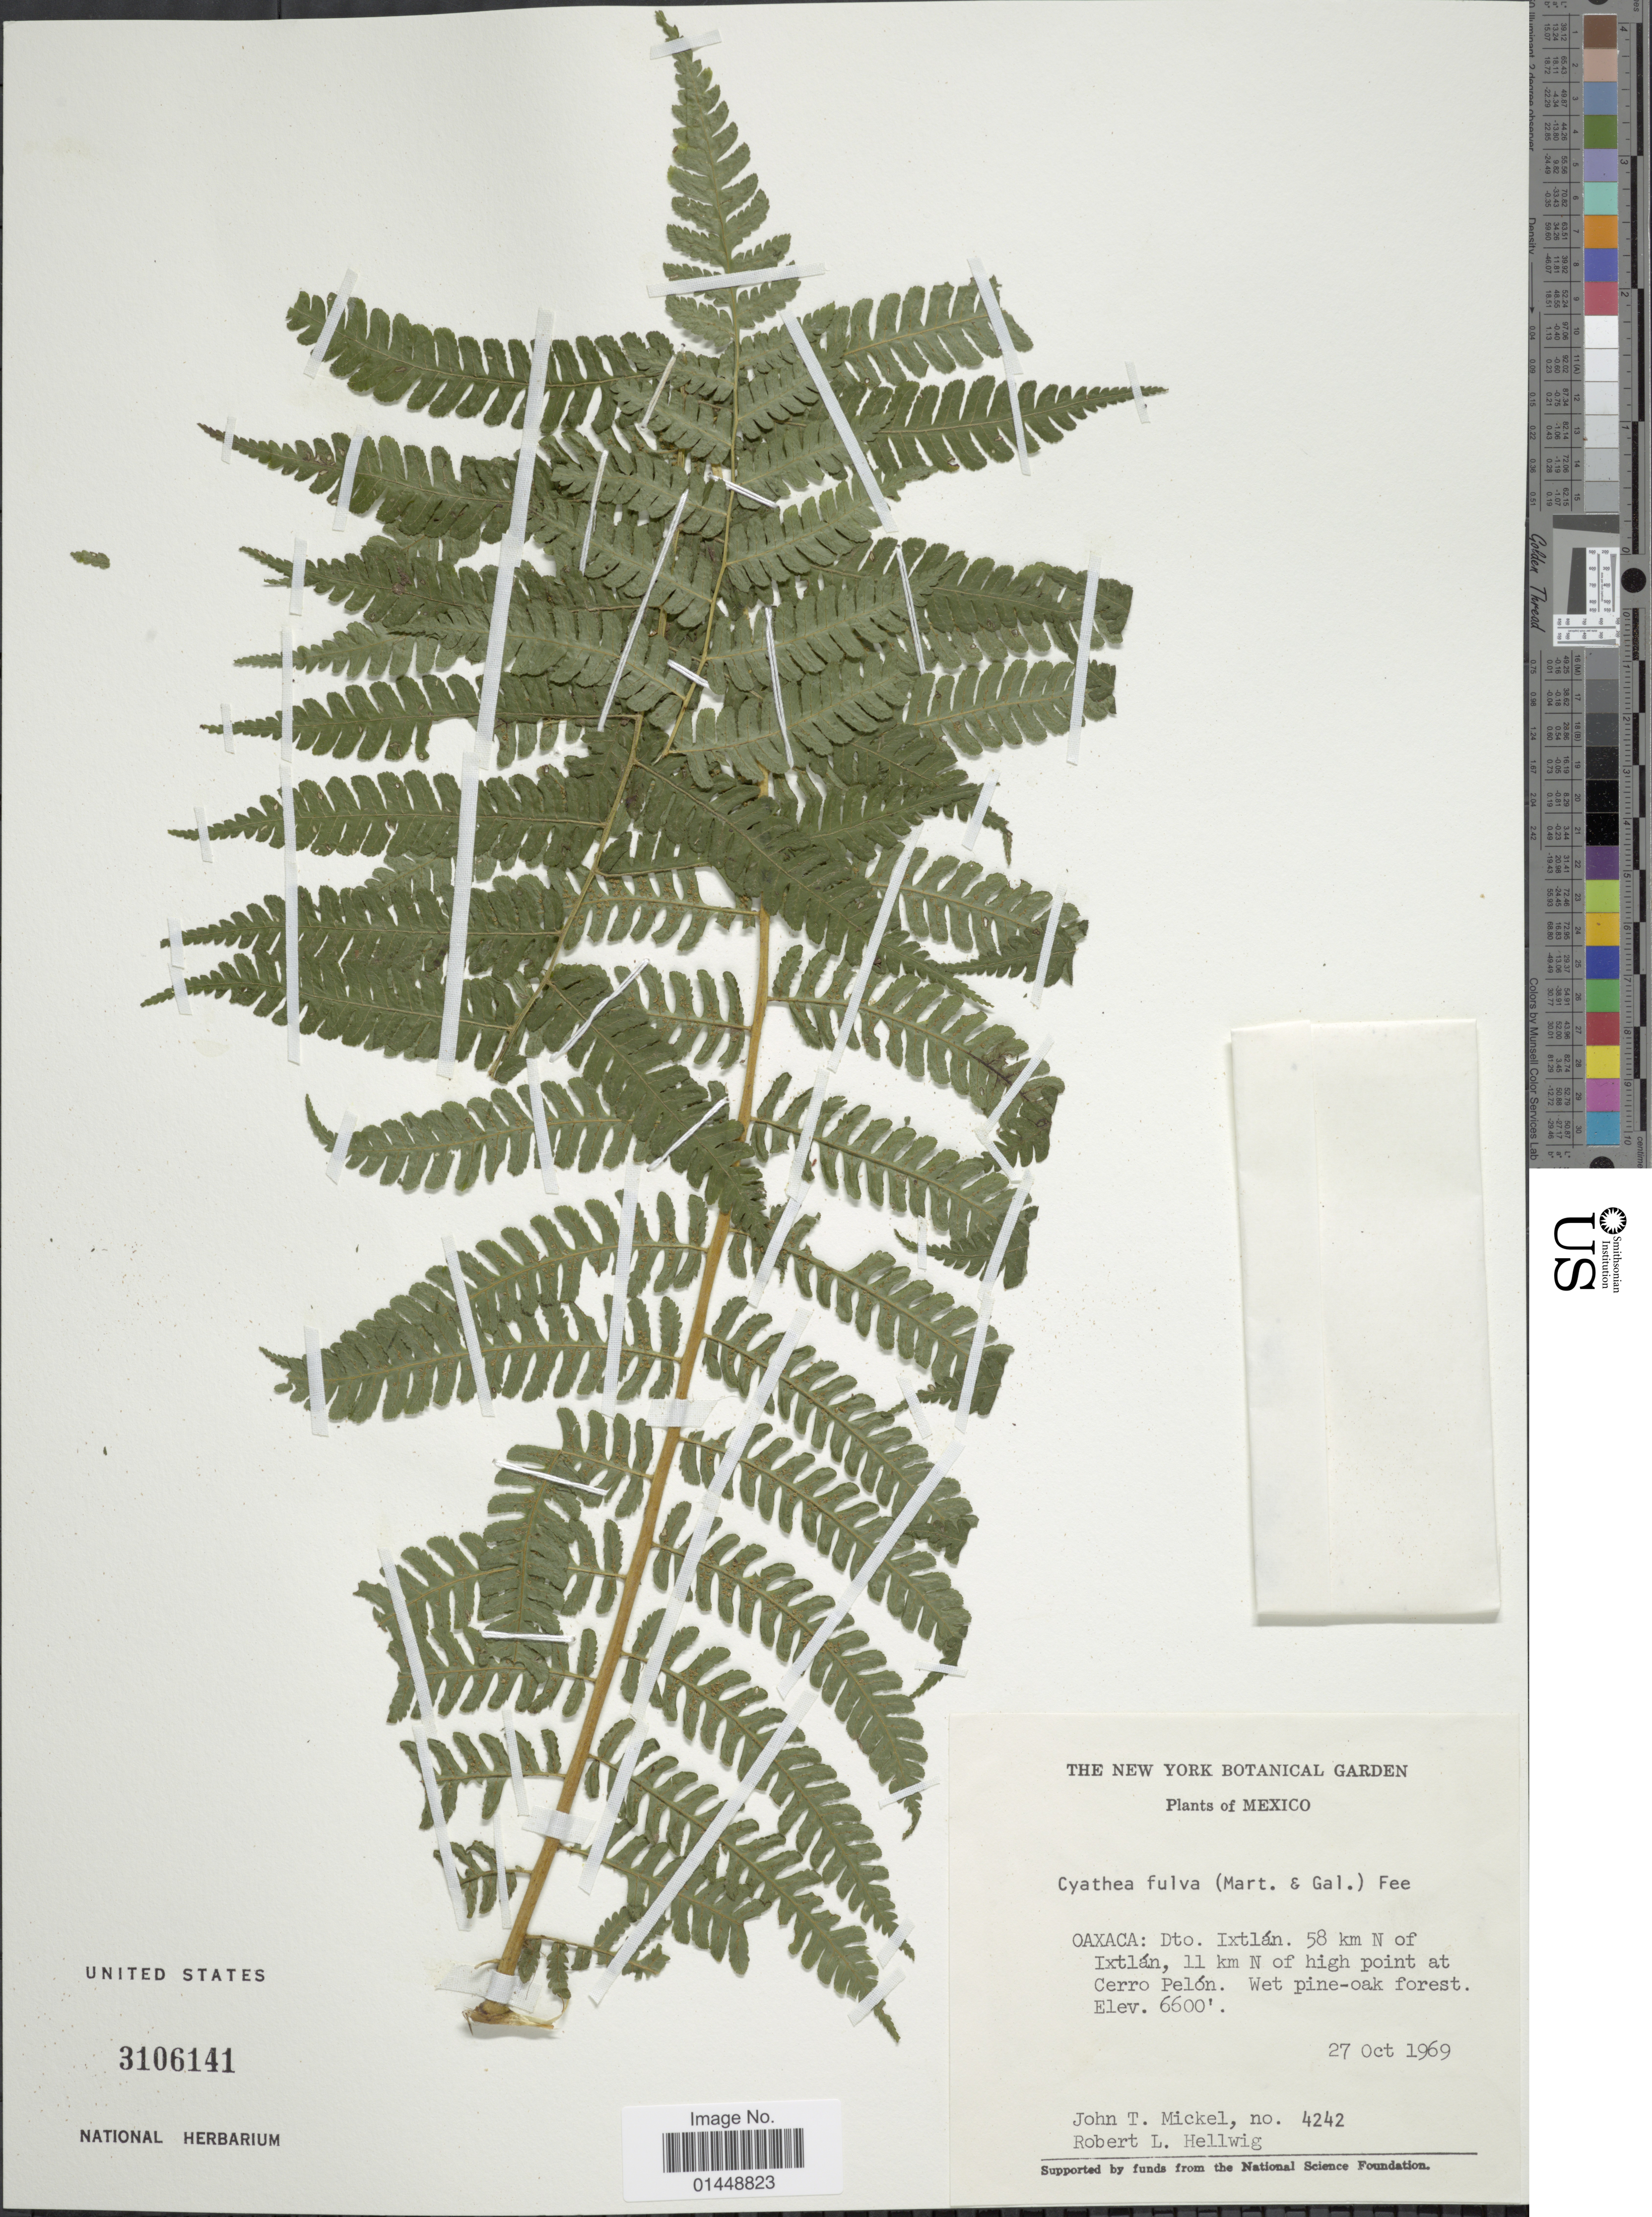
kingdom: Plantae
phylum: Tracheophyta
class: Polypodiopsida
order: Cyatheales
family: Cyatheaceae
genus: Cyathea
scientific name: Cyathea fulva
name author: (M. Martens & Galeotti) Fée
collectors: J. T. Mickel & R. Hellwig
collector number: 4242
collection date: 1969-10-27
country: Mexico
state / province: Oaxaca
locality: Oaxaca: Dto. Ixtlán. 58 km N of Ixtlán, 11 km N of high point at Cerro Pelón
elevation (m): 2012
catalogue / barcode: US 3106141